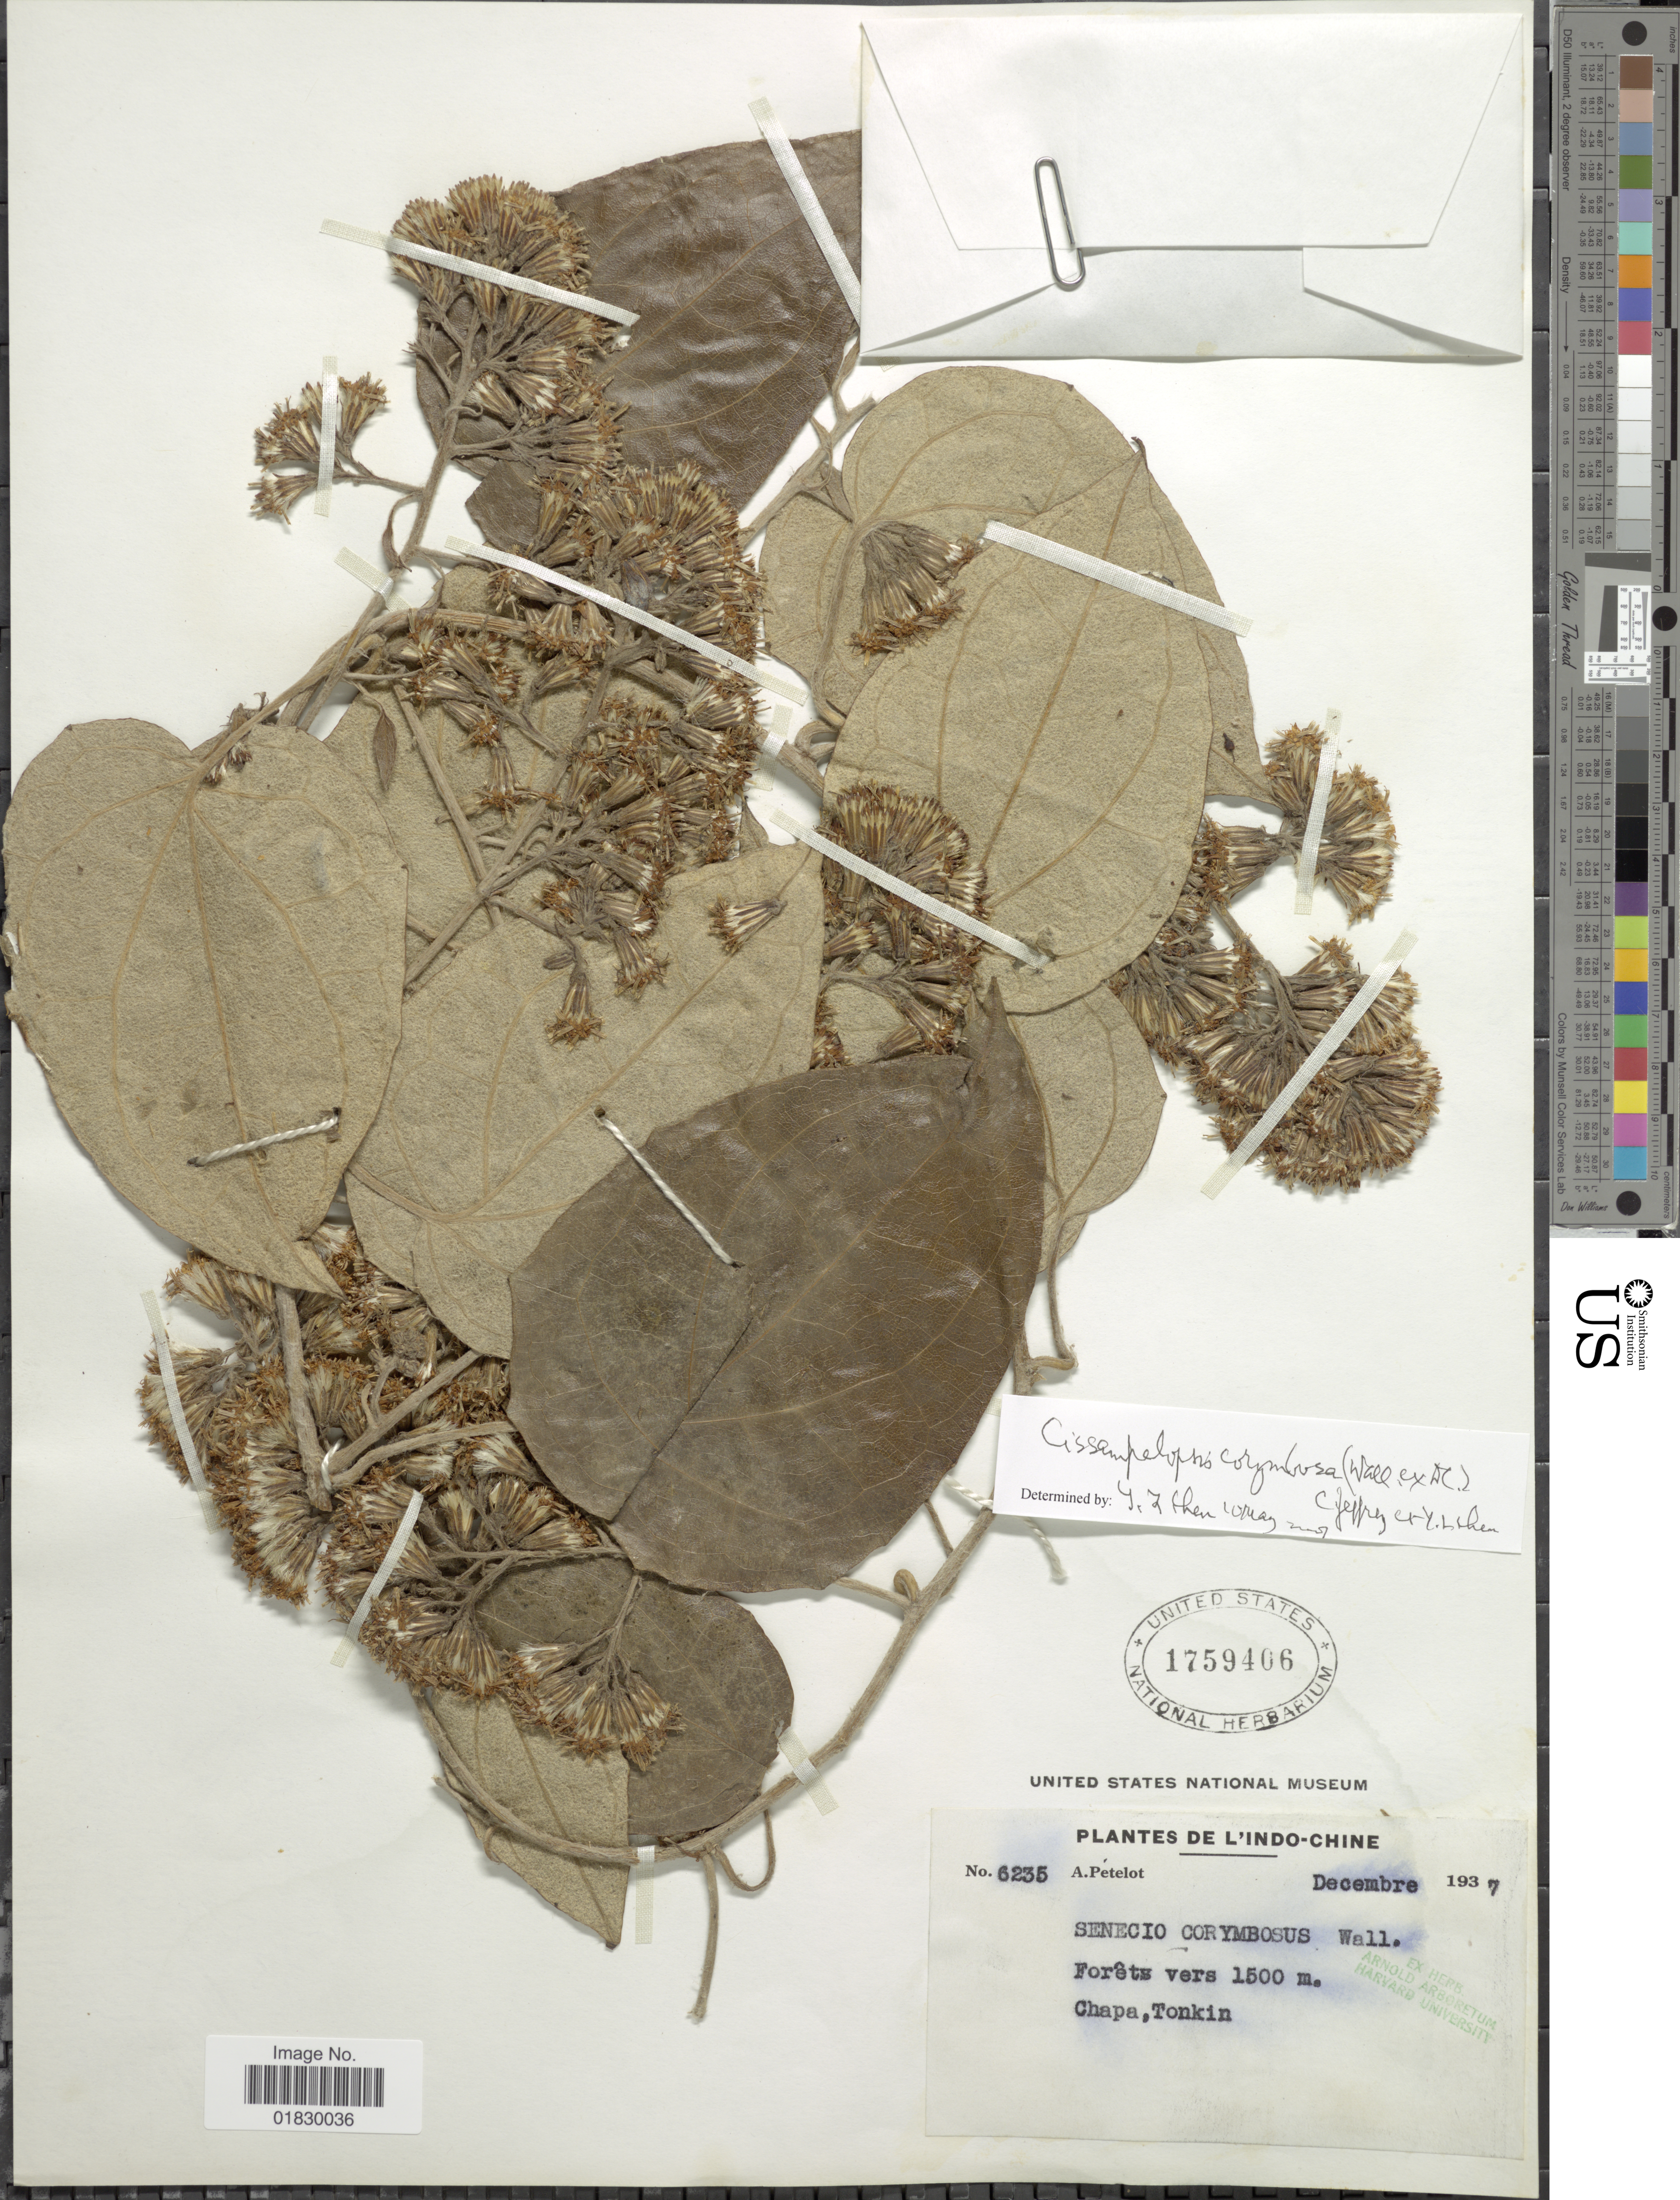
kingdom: Plantae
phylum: Tracheophyta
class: Magnoliopsida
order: Asterales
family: Asteraceae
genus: Cissampelopsis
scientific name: Cissampelopsis corymbosa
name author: (Wall. ex DC.) C. Jeffrey & Y.L. Chen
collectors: A. Petelot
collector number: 6235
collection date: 1937-12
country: Vietnam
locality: De L' Indo-Chine, Chapa, Tonkin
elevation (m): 1500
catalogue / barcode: US 1759406